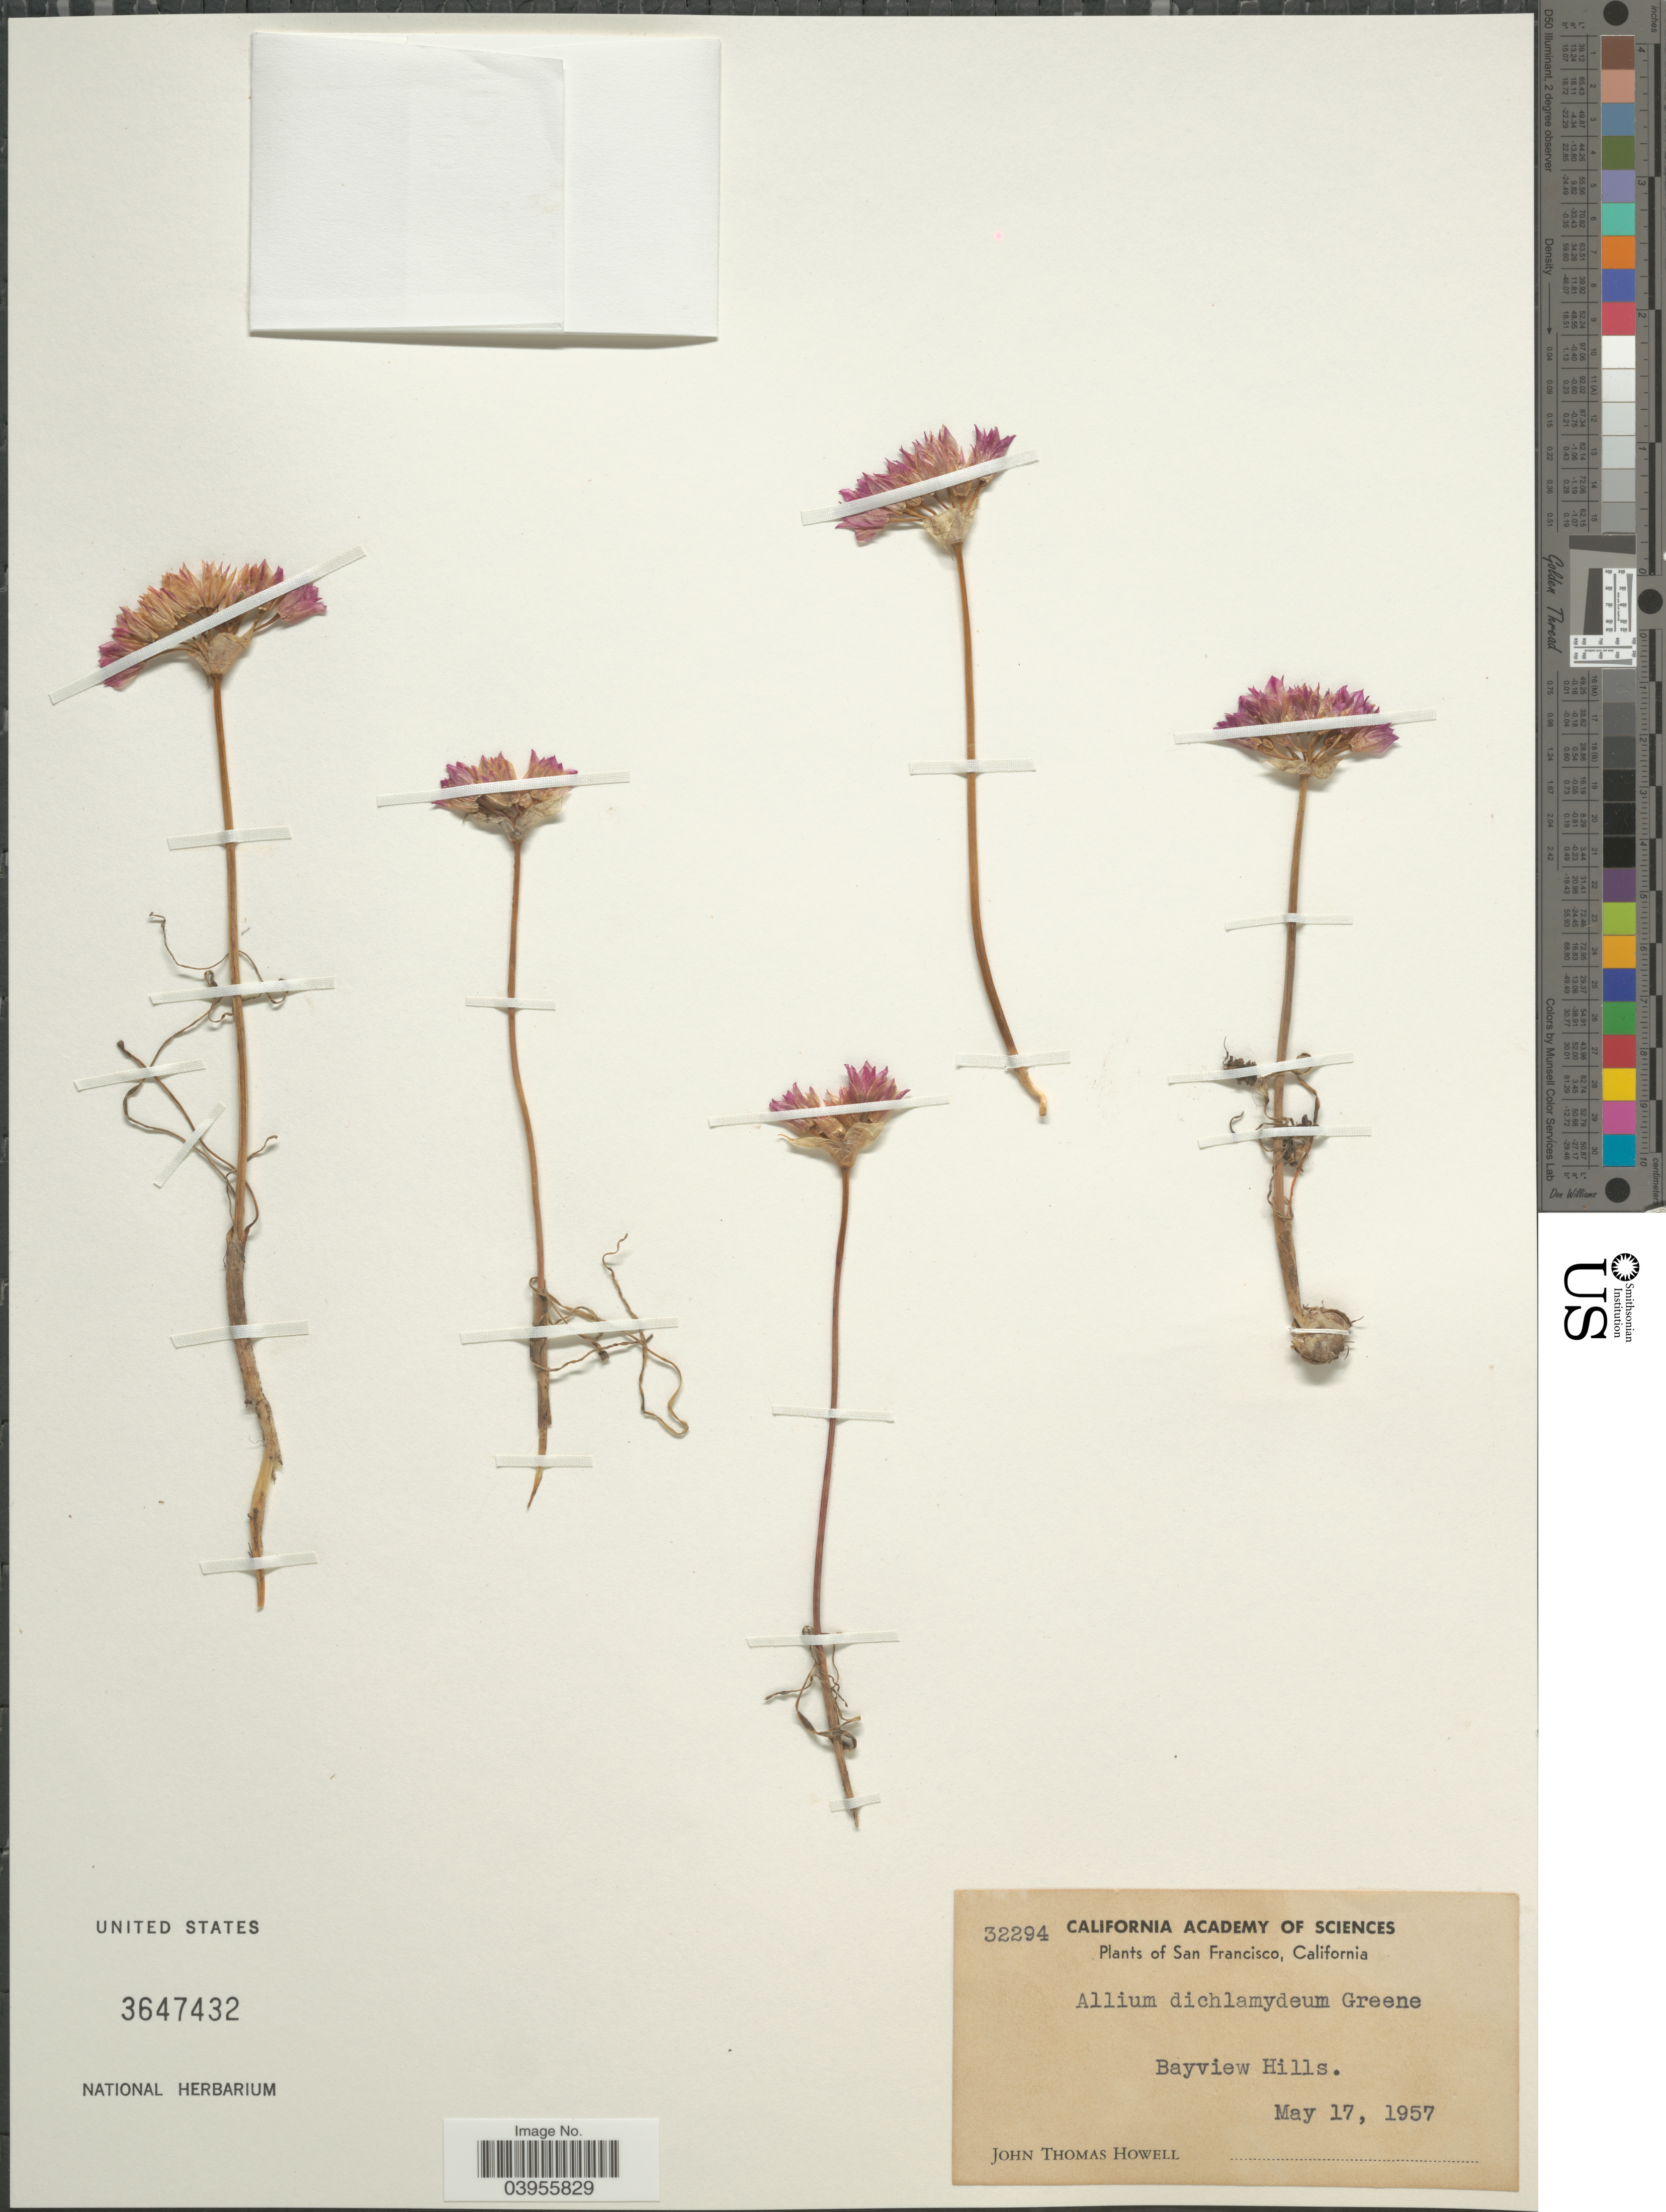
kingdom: Plantae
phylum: Tracheophyta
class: Liliopsida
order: Asparagales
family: Amaryllidaceae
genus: Allium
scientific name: Allium dichlamydeum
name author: Greene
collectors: J. T. Howell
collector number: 32294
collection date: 1957-05-17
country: United States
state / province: California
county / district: San Francisco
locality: San Francisco. Bayview Hills.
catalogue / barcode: US 3647432